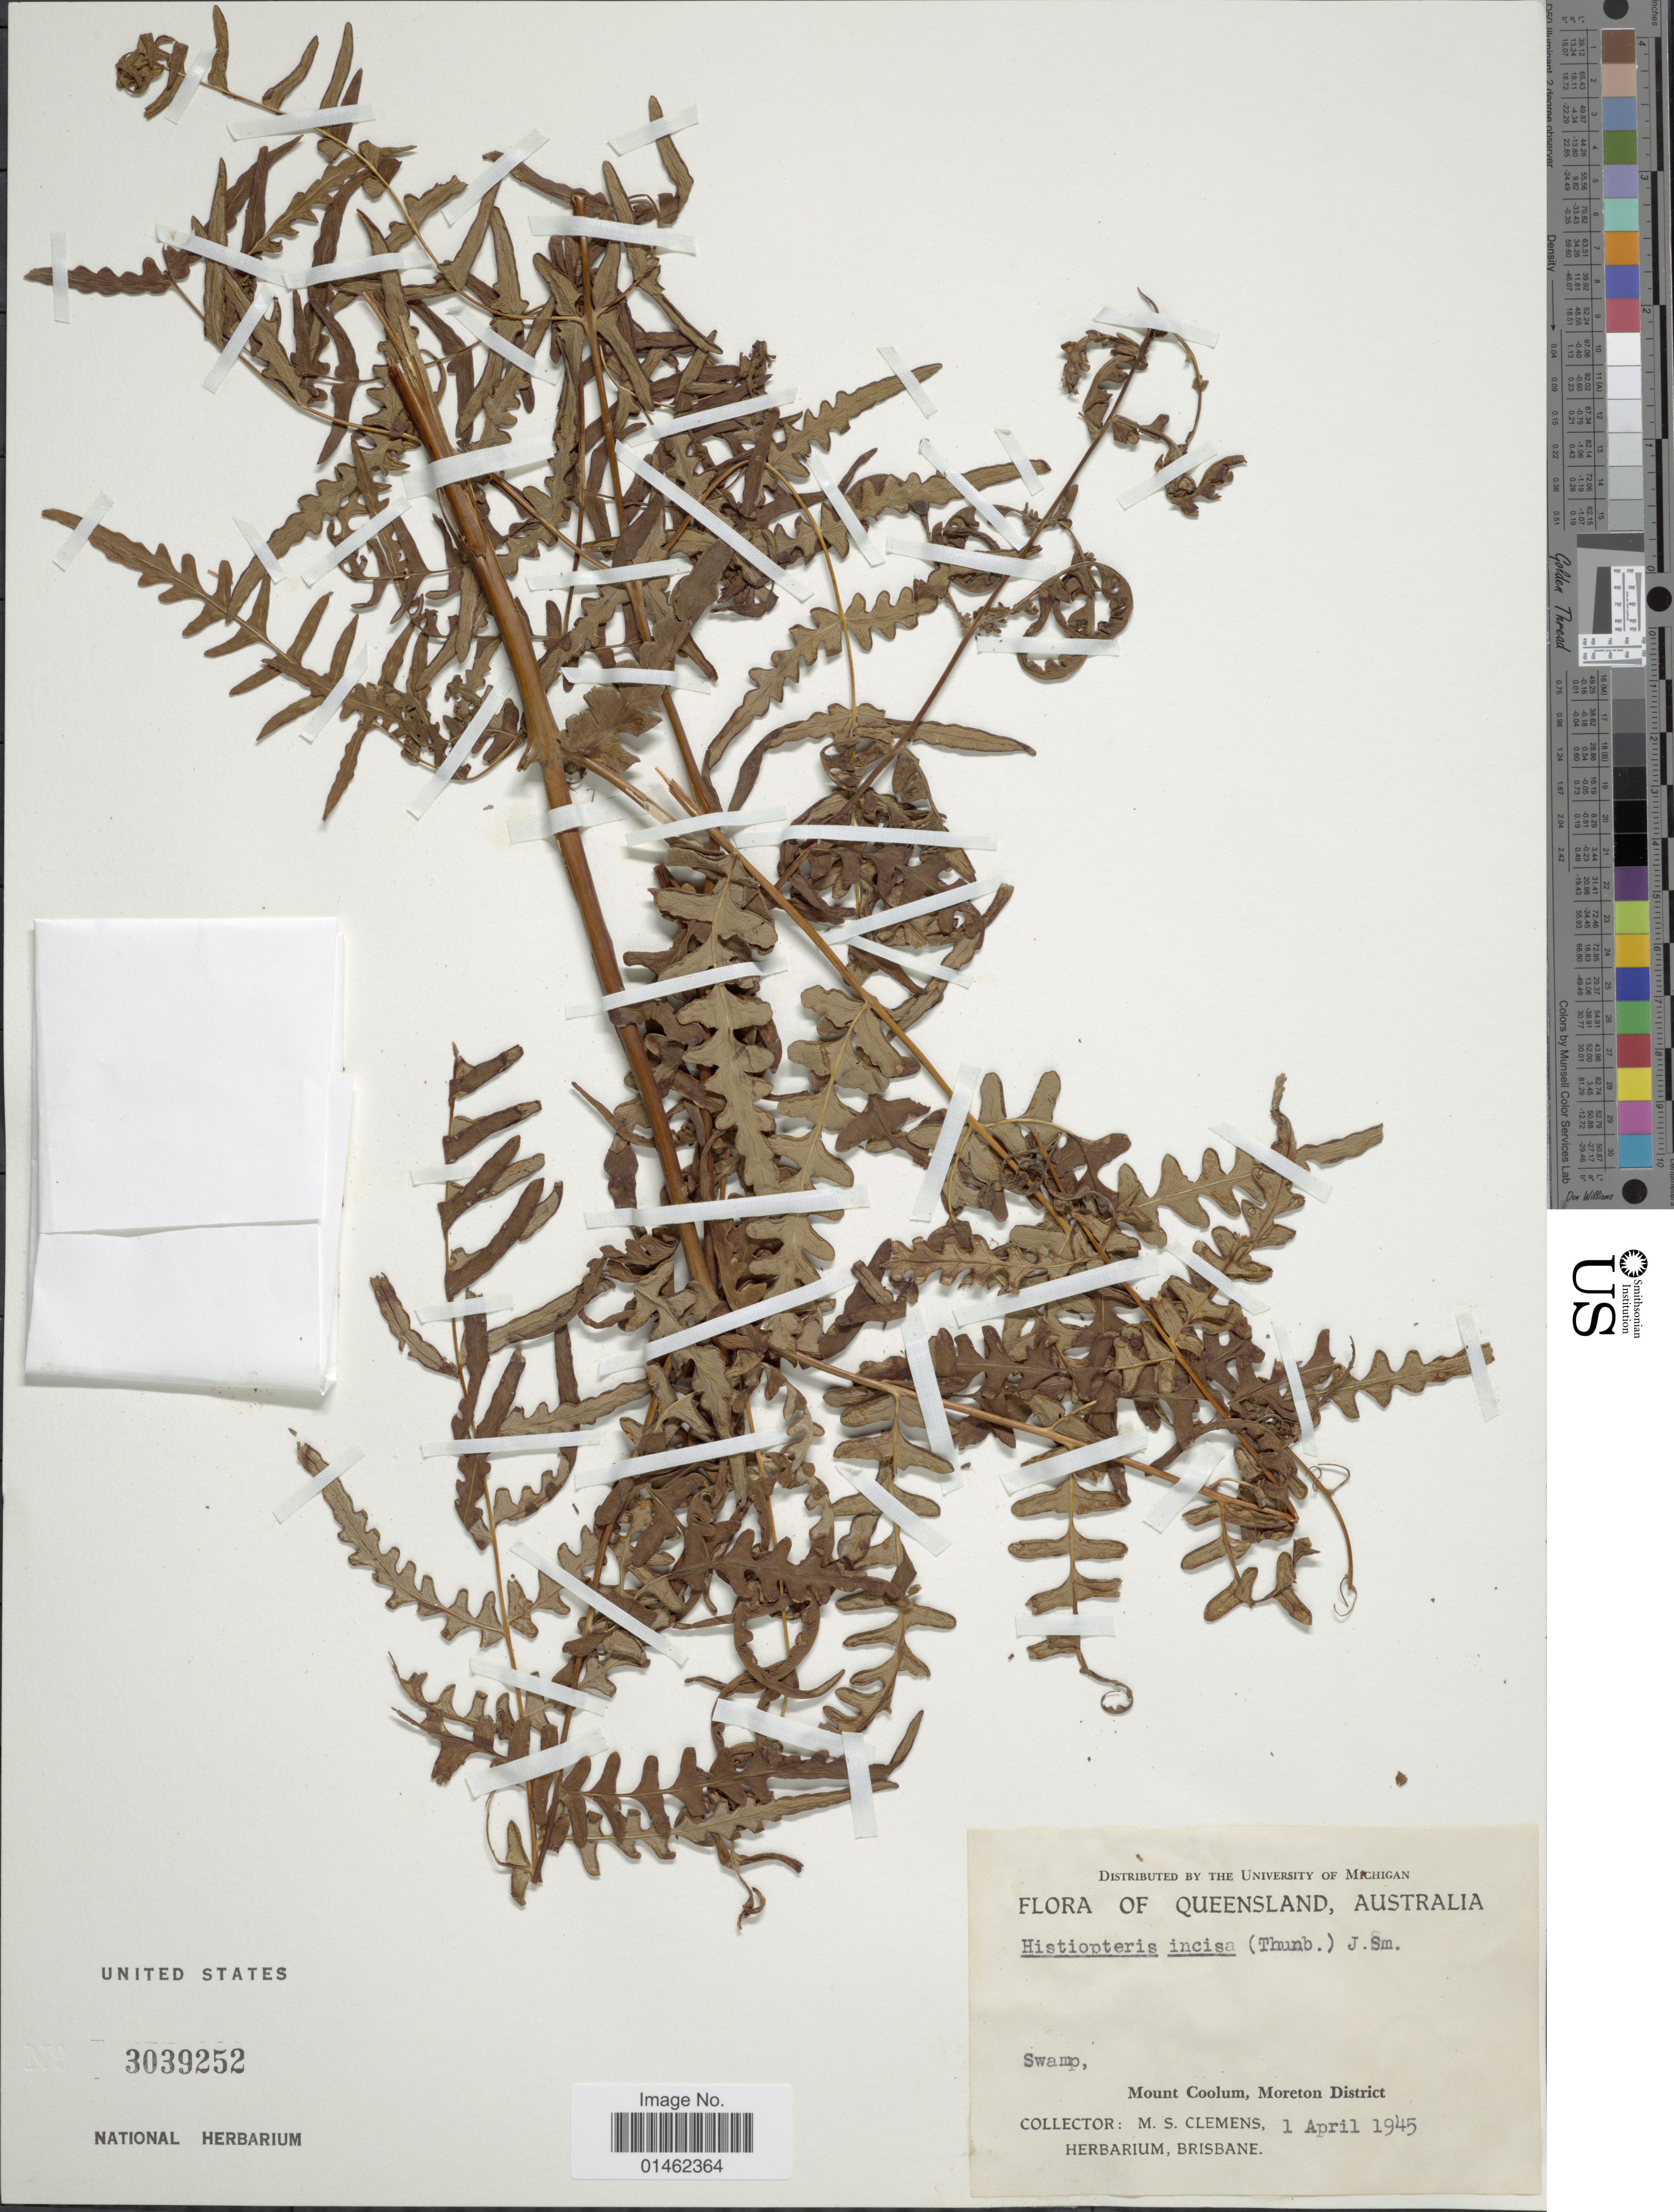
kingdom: Plantae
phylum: Tracheophyta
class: Polypodiopsida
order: Polypodiales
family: Dennstaedtiaceae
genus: Histiopteris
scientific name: Histiopteris incisa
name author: (Thunb.) J. Sm.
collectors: M. S. Clemens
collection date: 1945-04-01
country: Australia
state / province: Queensland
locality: Swamp, Mount Coolum, Moreton District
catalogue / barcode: US 3039252